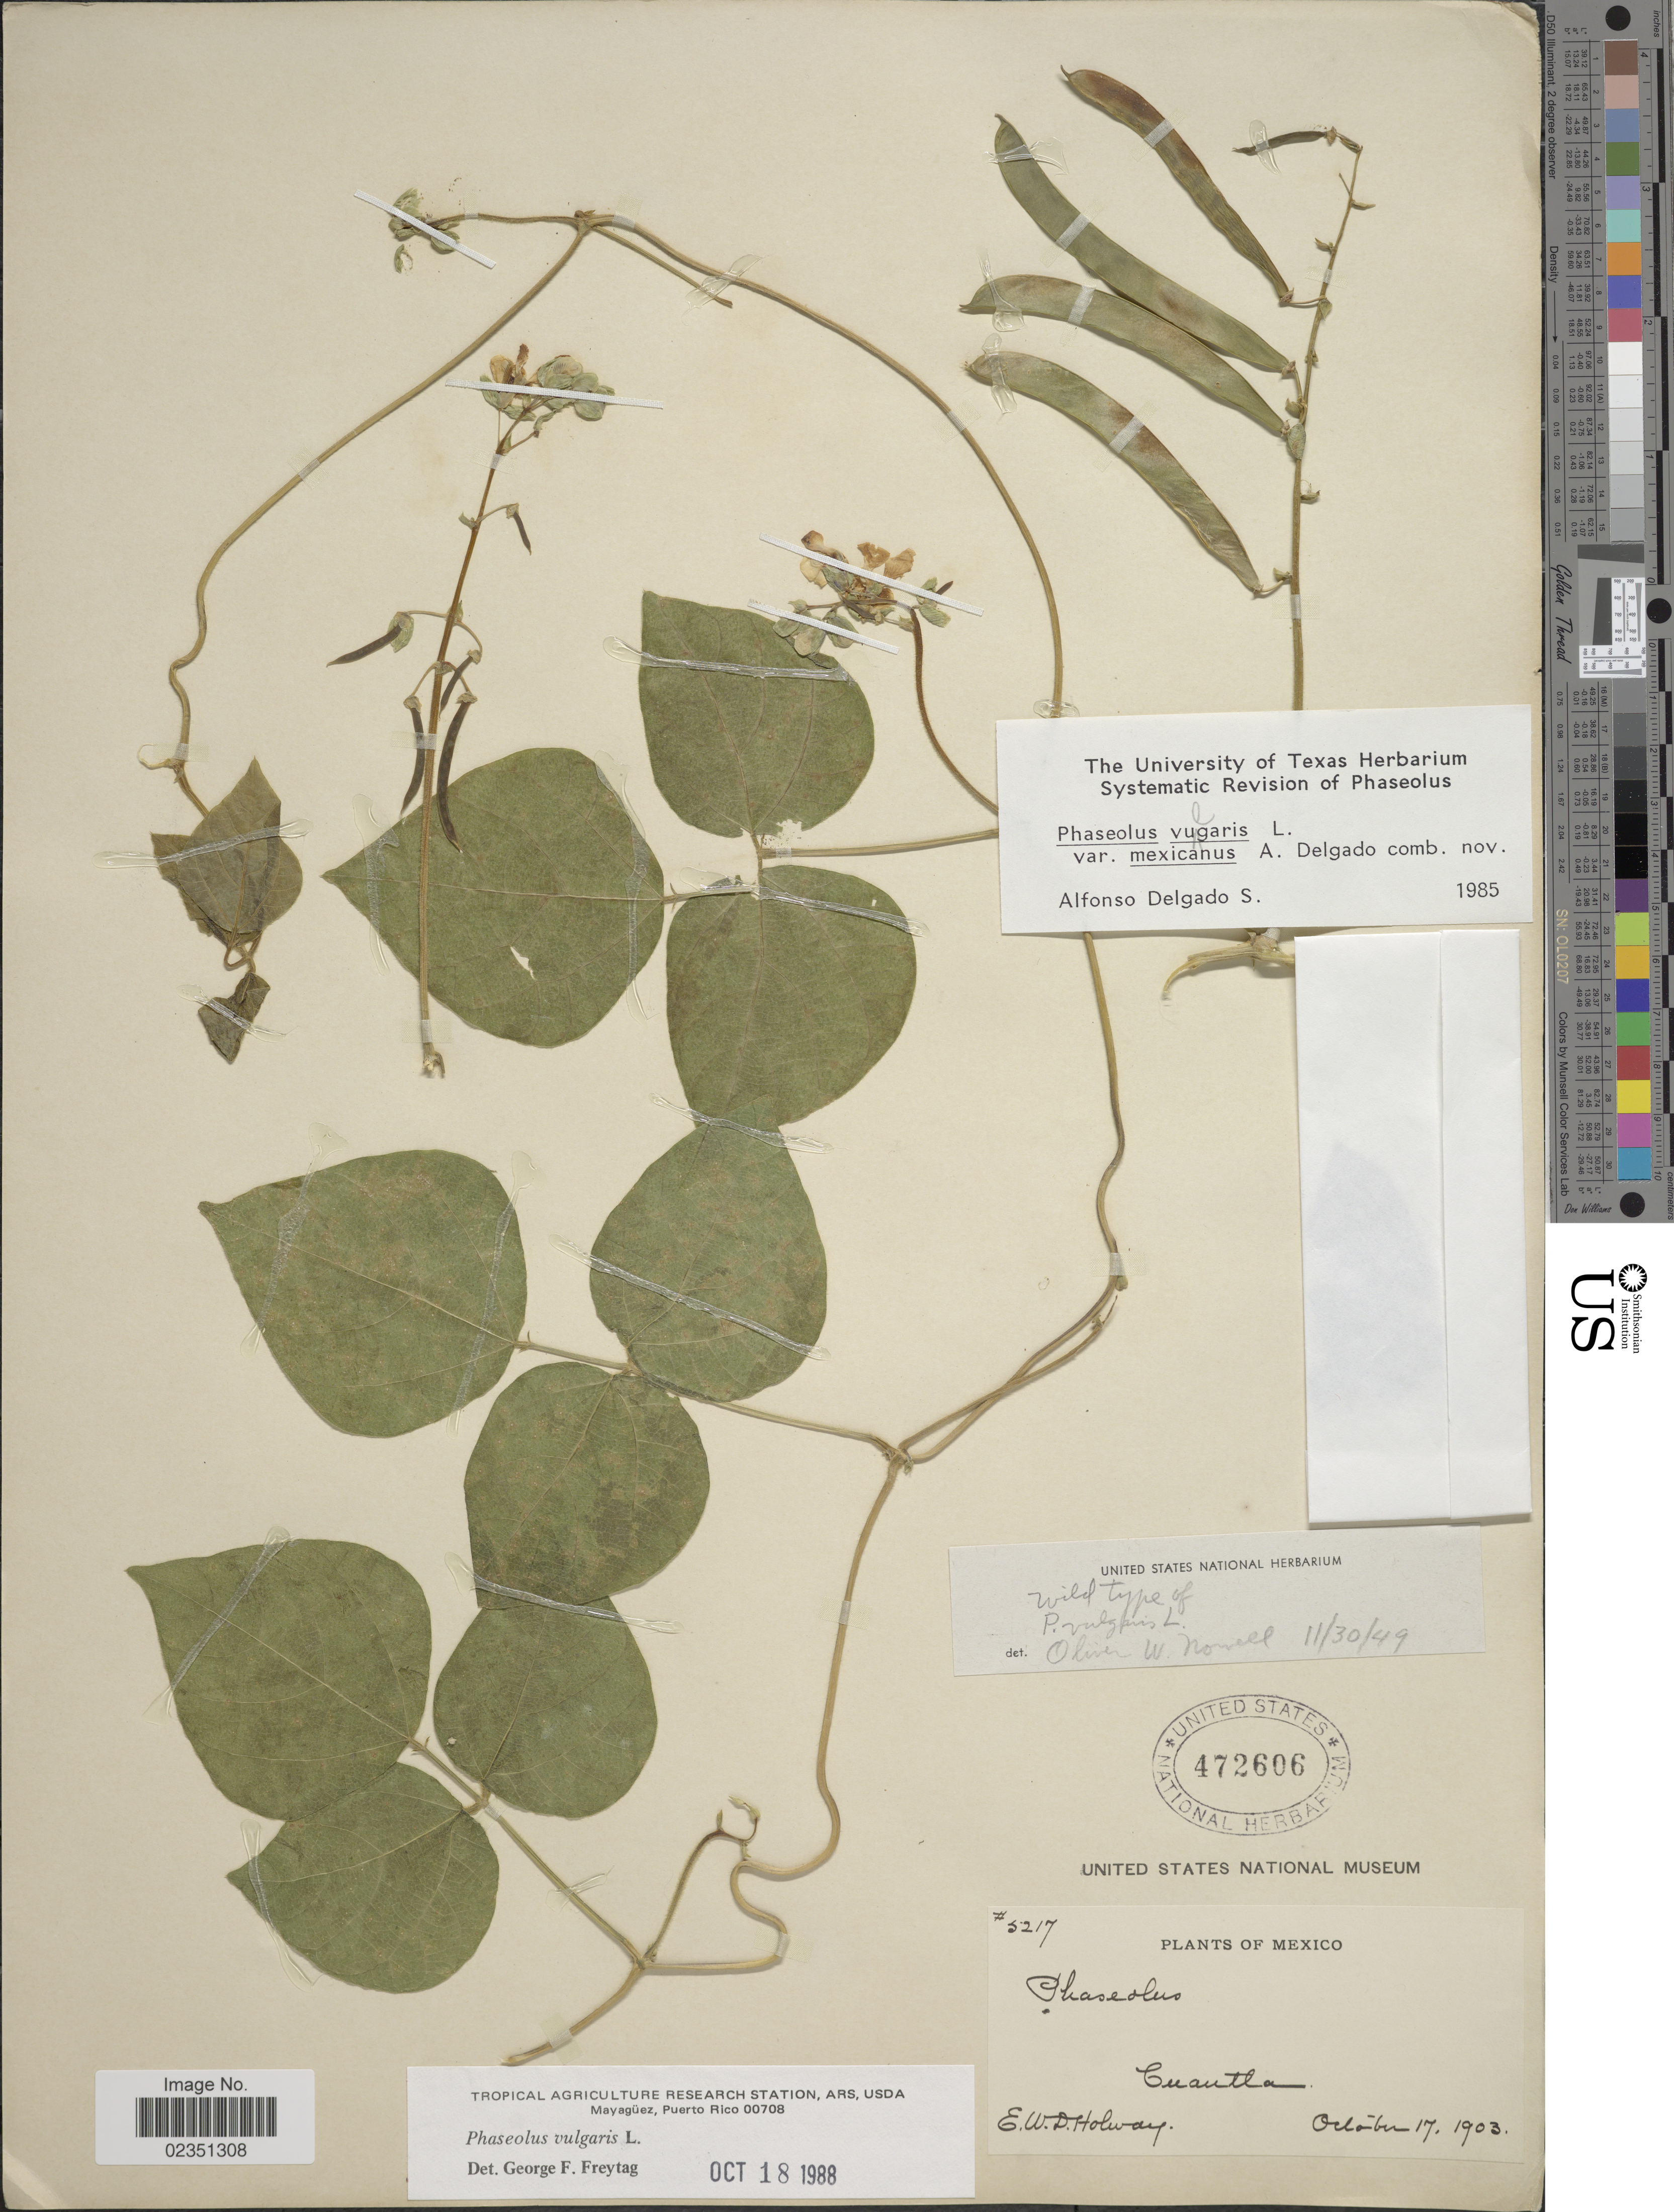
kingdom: Plantae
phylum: Tracheophyta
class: Magnoliopsida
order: Fabales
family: Fabaceae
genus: Phaseolus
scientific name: Phaseolus vulgaris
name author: L.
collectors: E. W. D. Holway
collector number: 5217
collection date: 1903-10-17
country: Mexico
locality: Cuantla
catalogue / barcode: US 472606